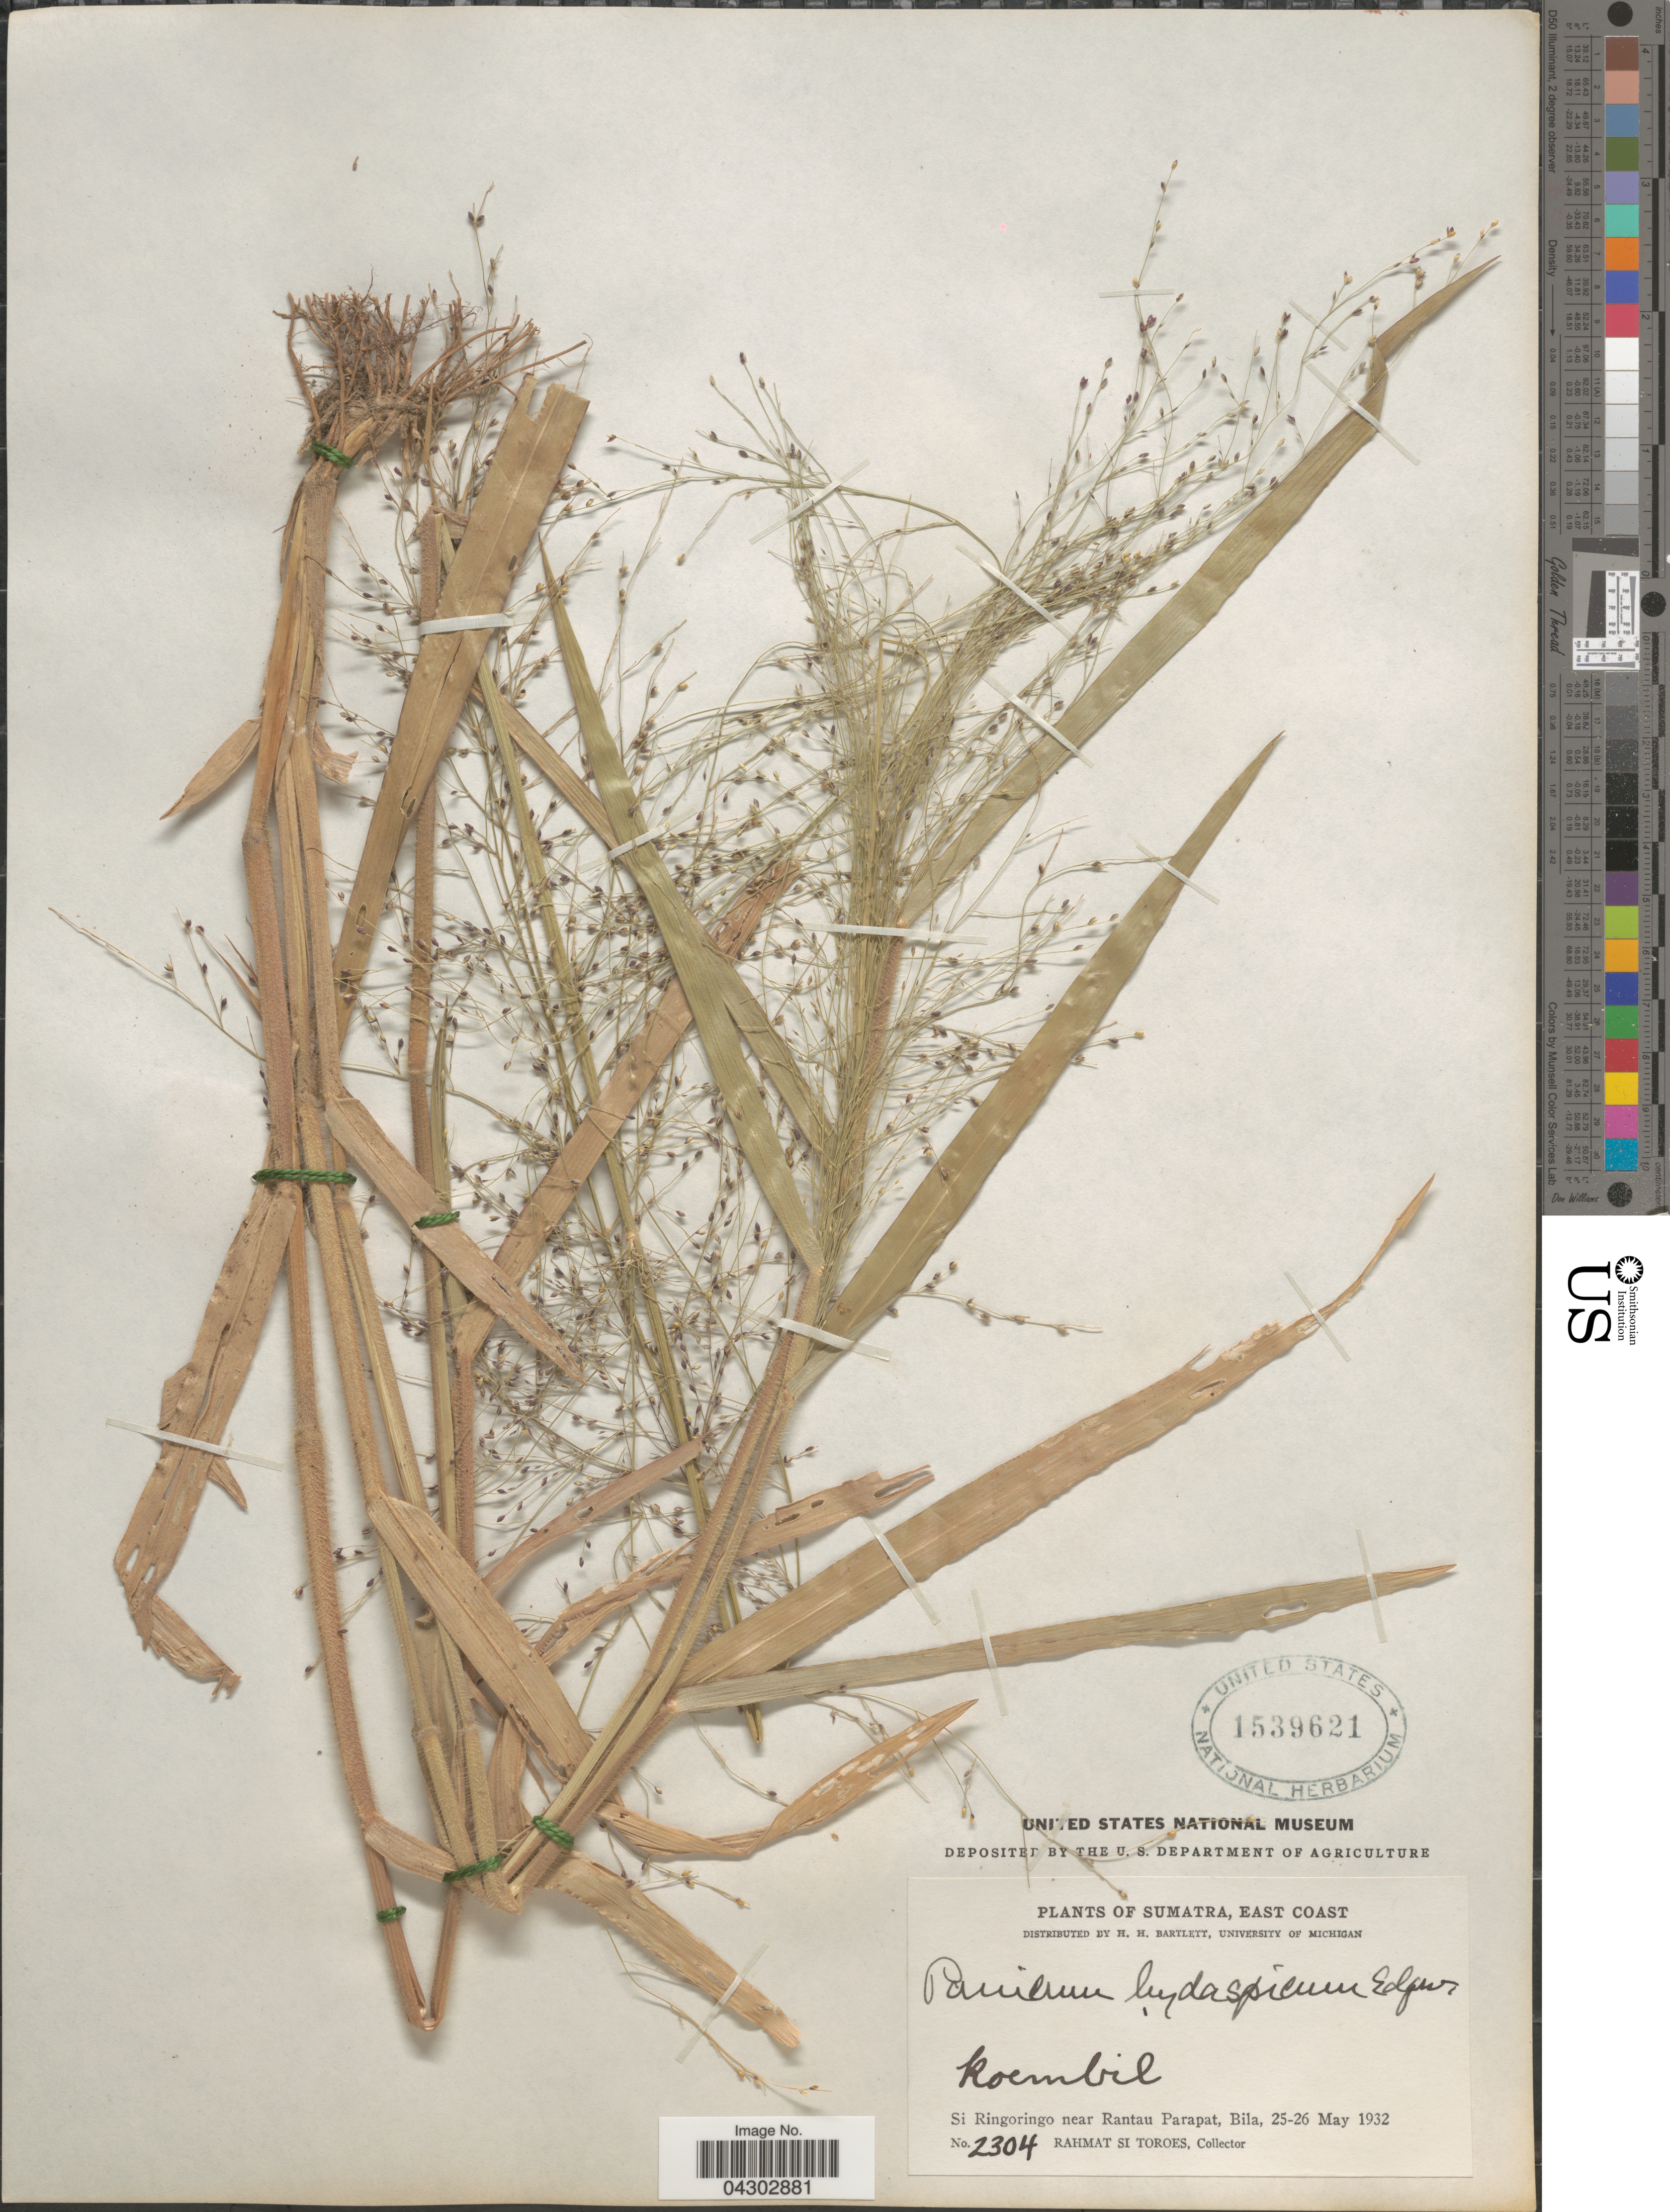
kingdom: Plantae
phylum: Tracheophyta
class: Liliopsida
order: Poales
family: Poaceae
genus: Panicum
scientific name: Panicum luzonense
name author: J. Presl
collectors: Rahmat Si Boeea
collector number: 2304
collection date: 1932-05-25/1932-05-26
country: Indonesia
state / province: Sumatra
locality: East Coast. Koembil. Si Ringoringo near Rantau Parapat, Bila.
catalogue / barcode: US 1539621